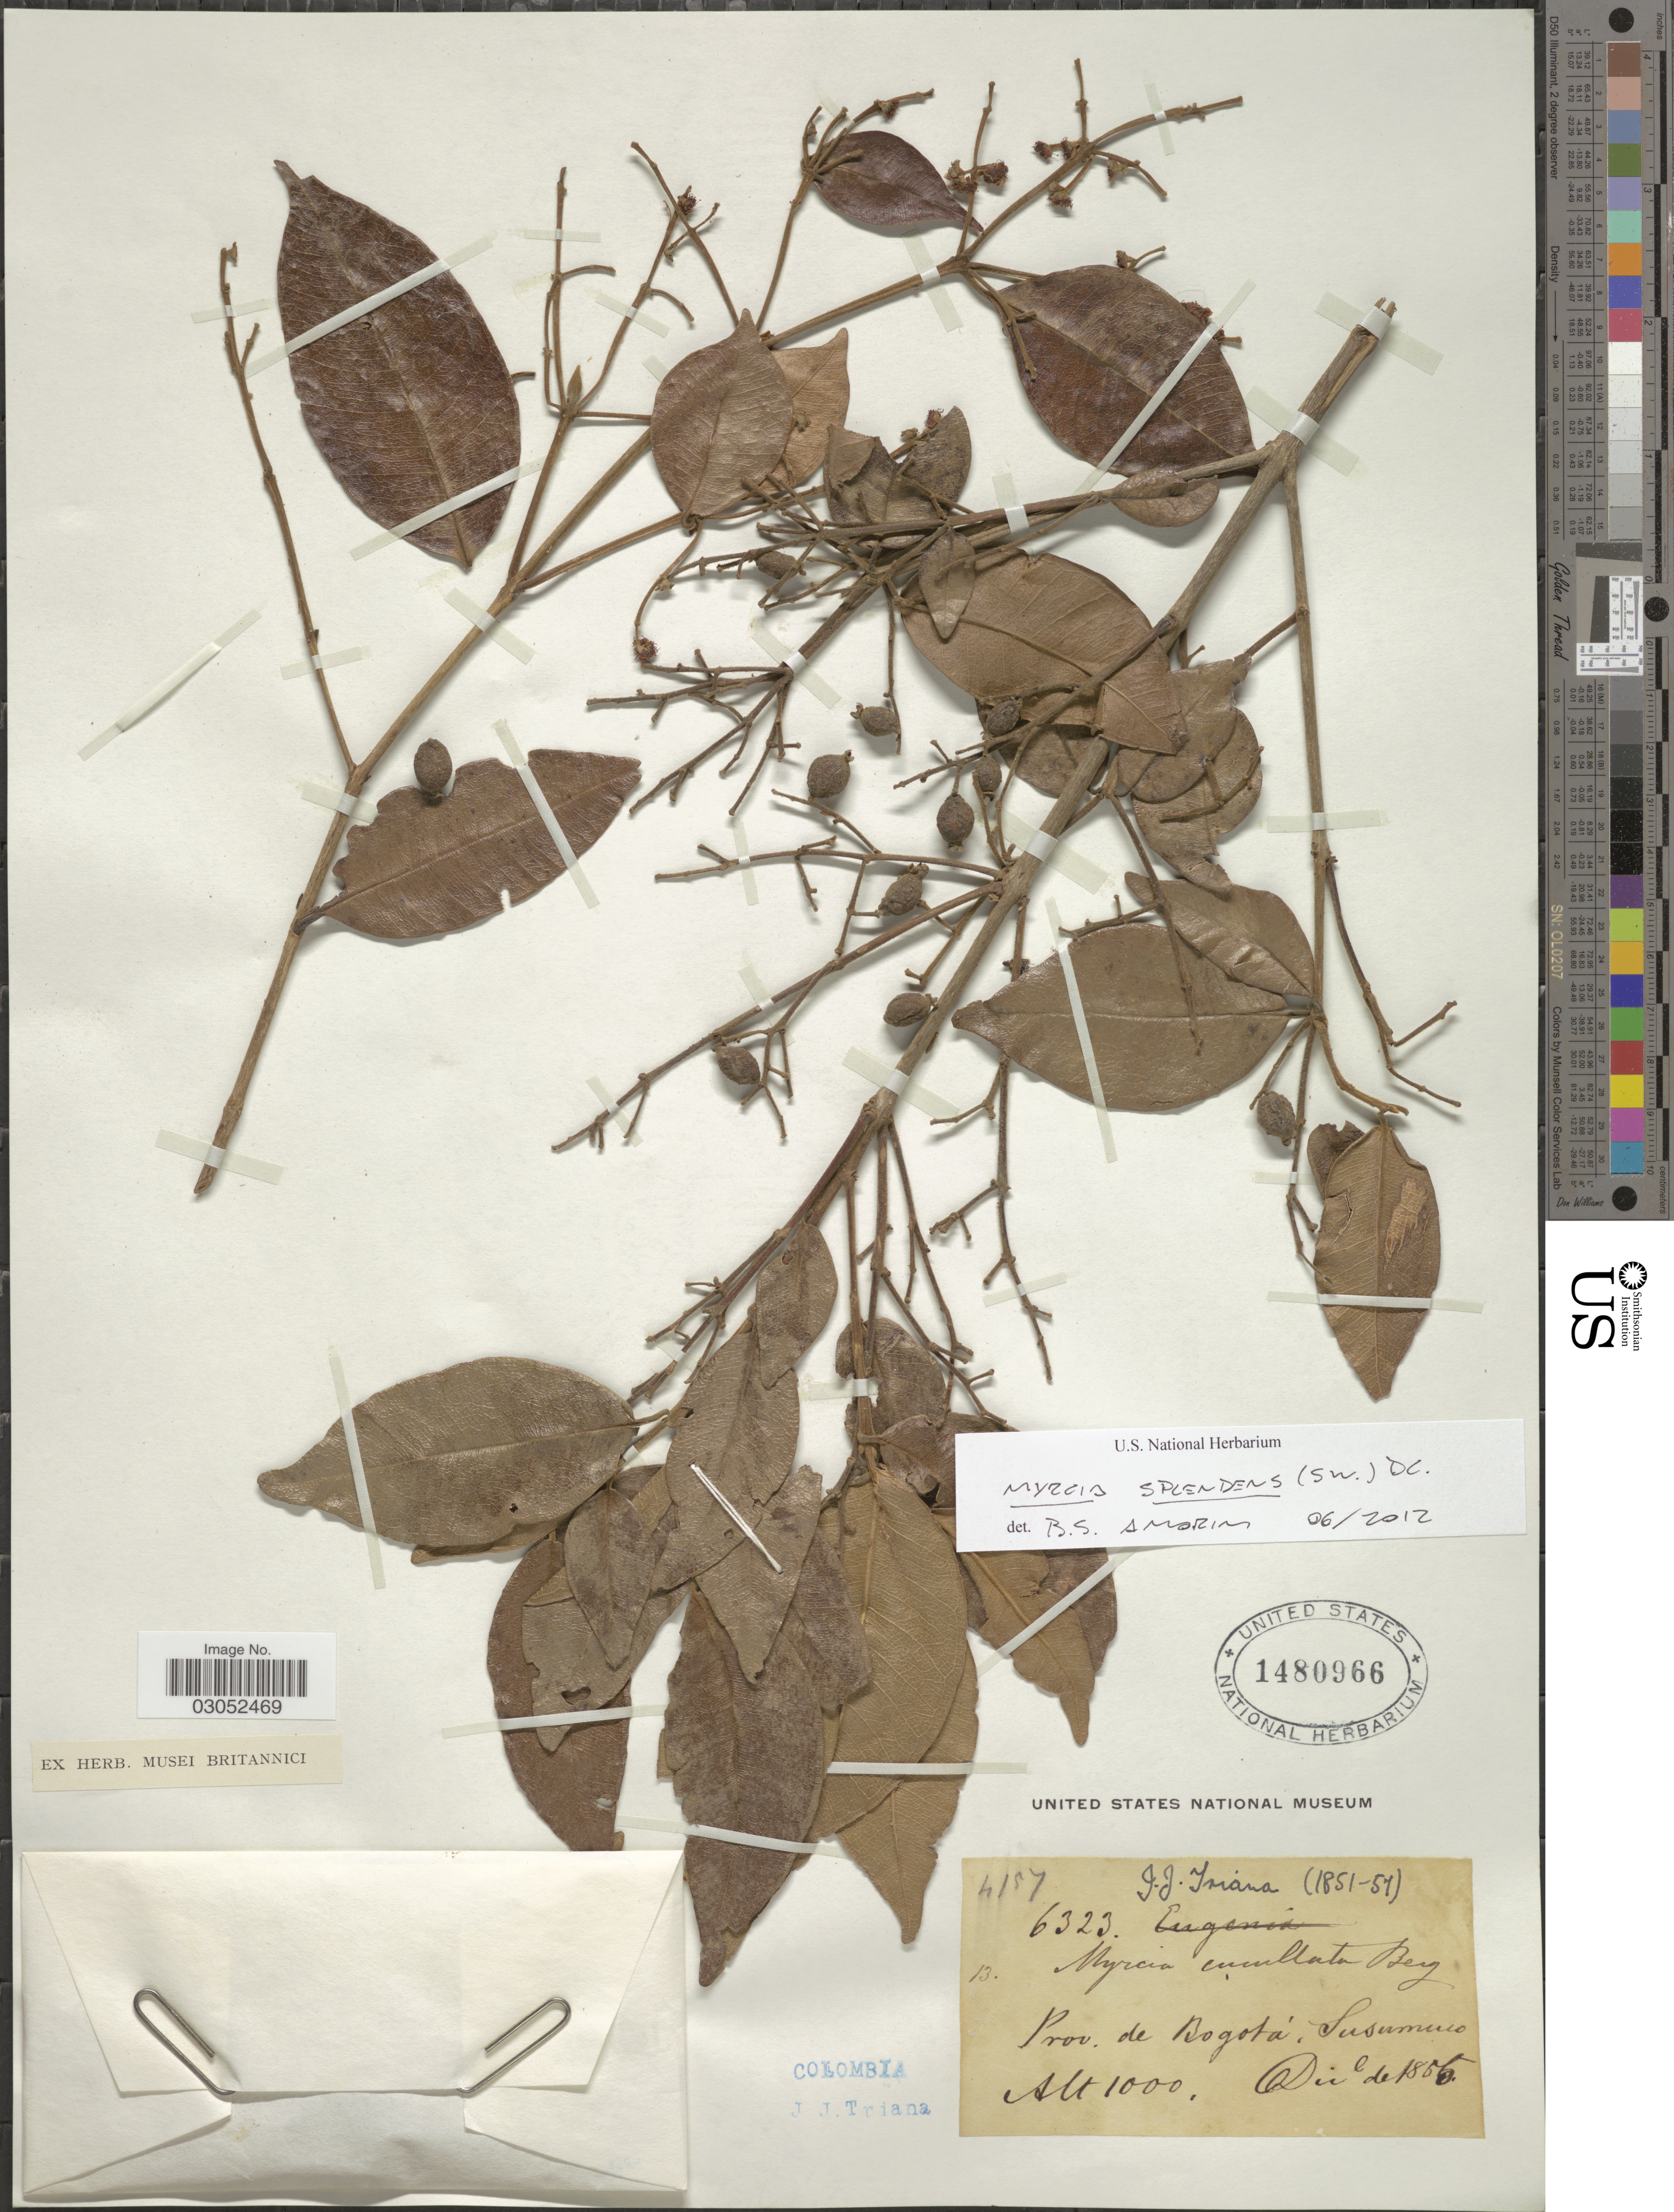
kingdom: Plantae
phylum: Tracheophyta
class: Magnoliopsida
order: Myrtales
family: Myrtaceae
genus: Myrcia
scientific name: Myrcia splendens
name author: (Sw.) DC.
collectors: J. J. Triana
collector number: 4157/6323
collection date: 1855-12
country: Colombia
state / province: Bogota D.C.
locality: Prov. de Bogotá: Susumuco.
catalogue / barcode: US 1480966